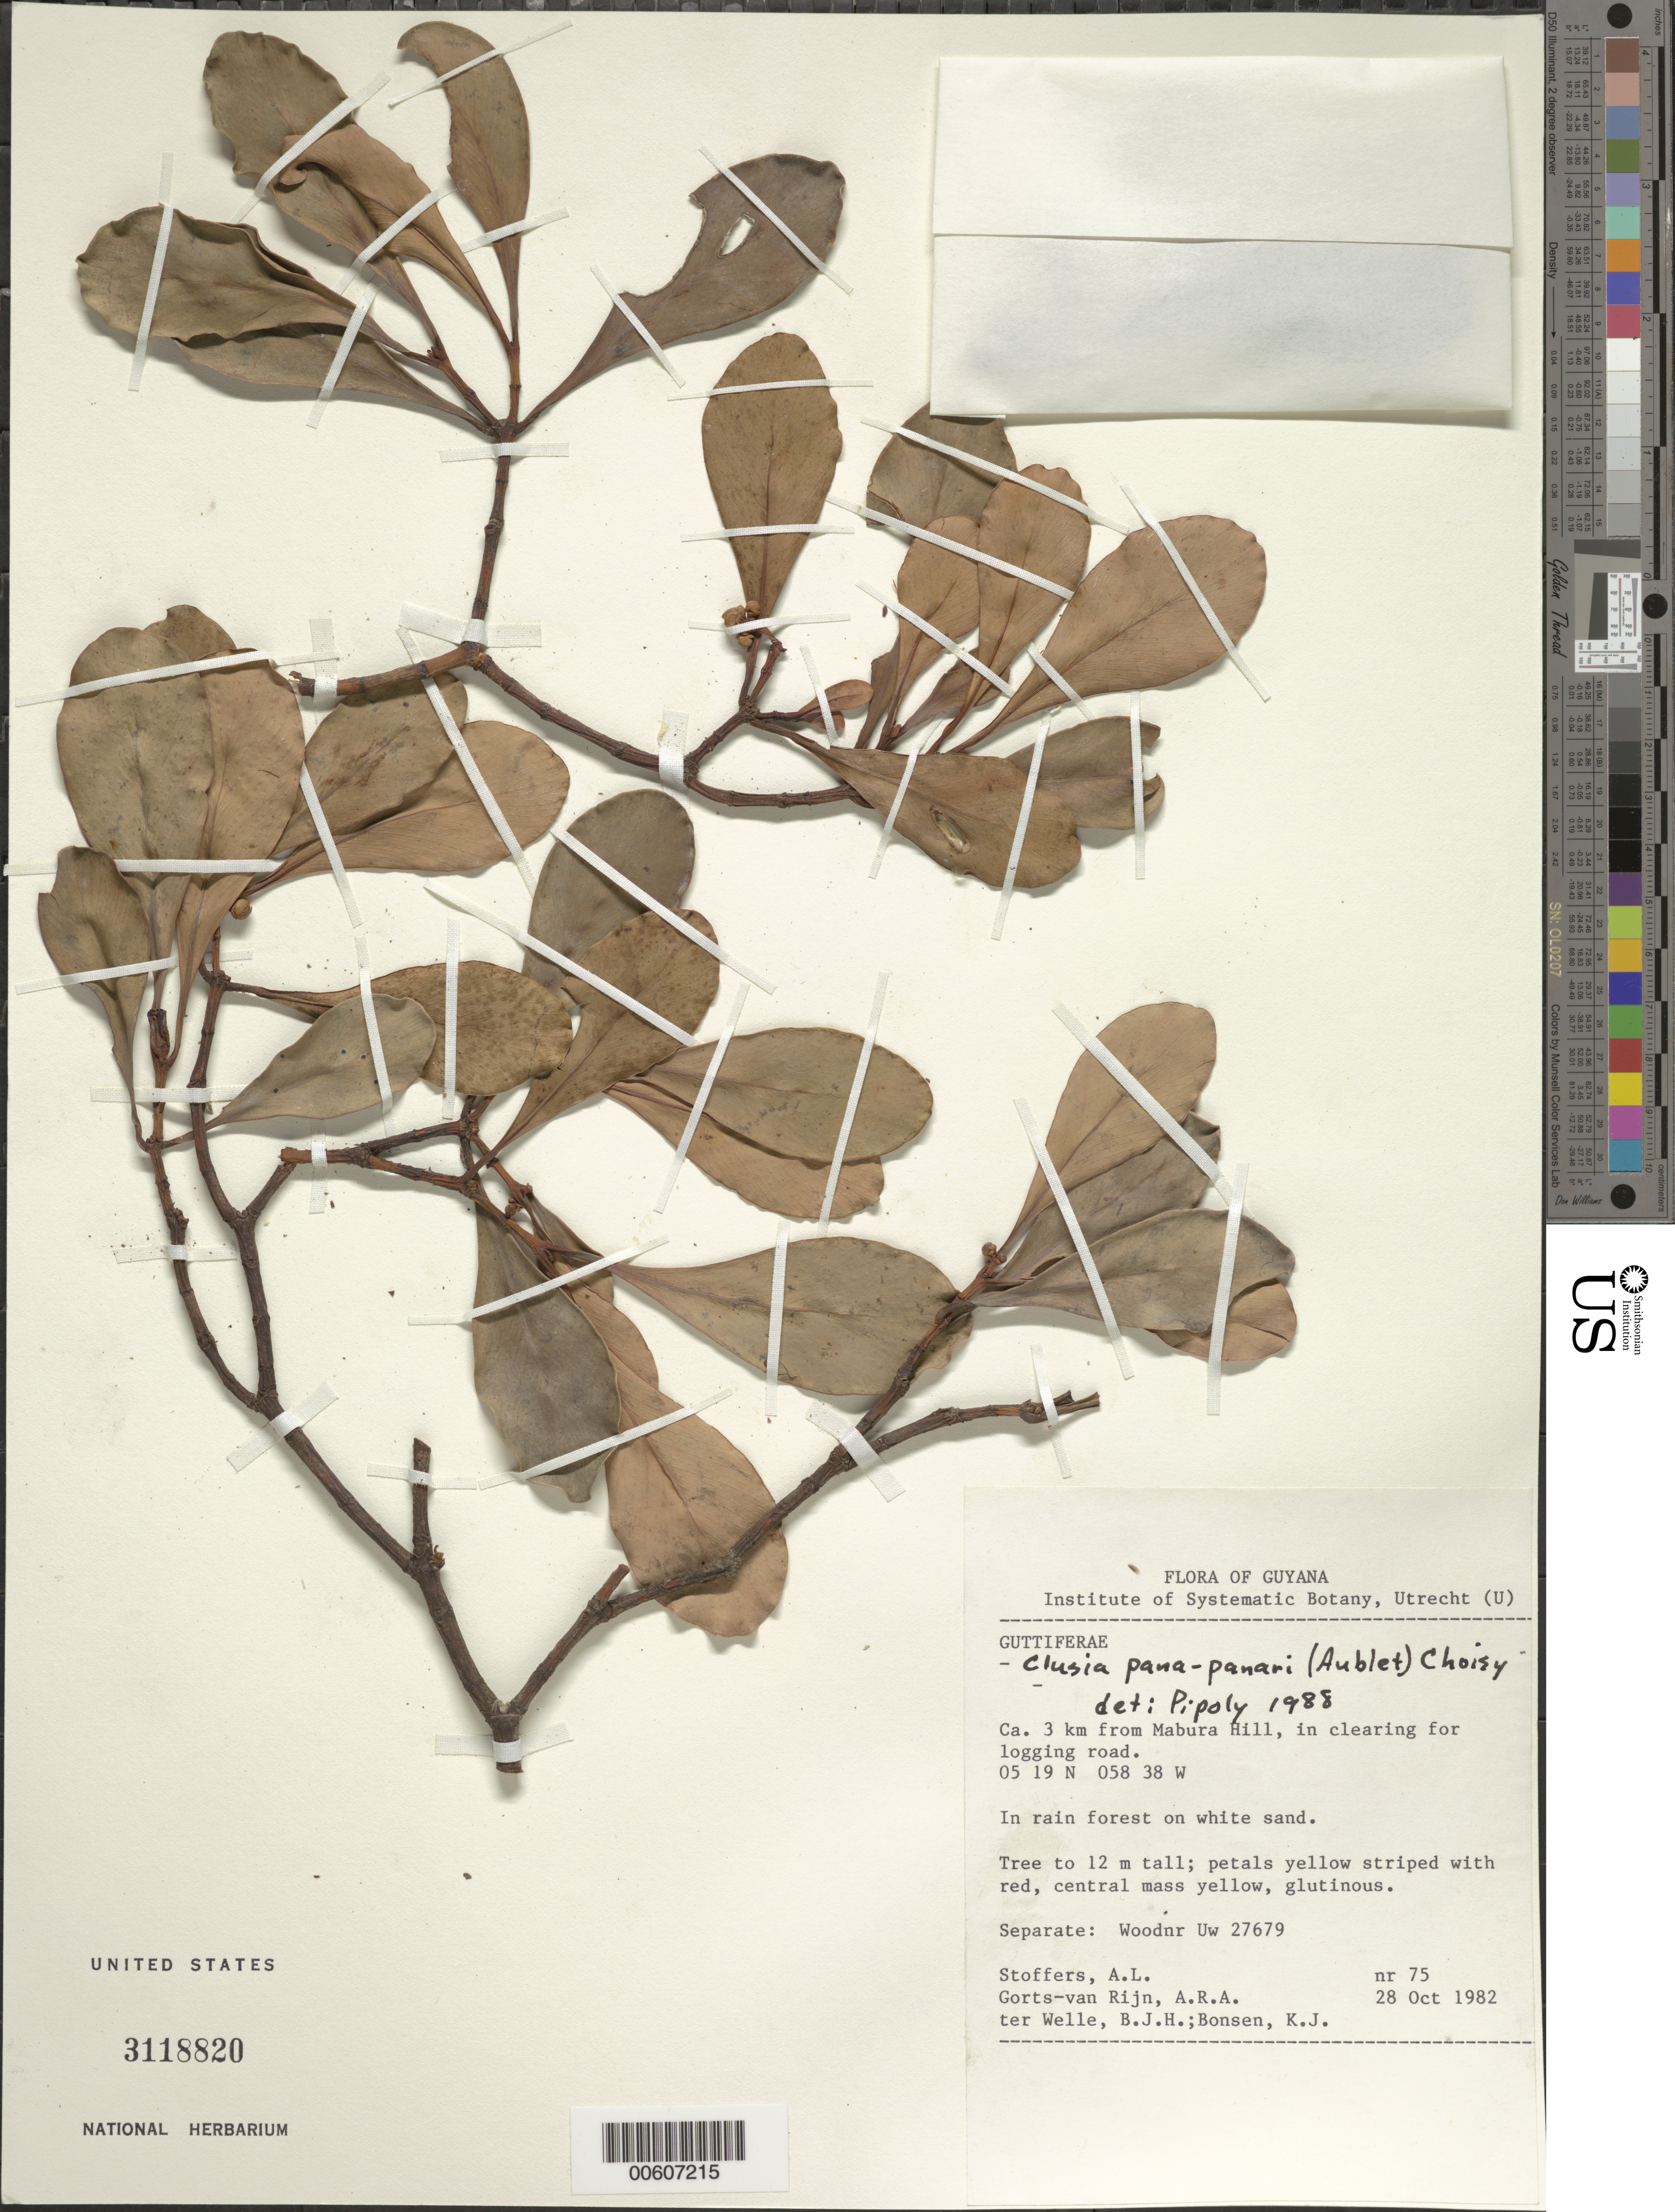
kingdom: Plantae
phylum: Tracheophyta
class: Magnoliopsida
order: Malpighiales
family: Clusiaceae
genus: Clusia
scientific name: Clusia panapanari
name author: (Aubl.) Choisy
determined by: Pipoly, J. J., III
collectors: A. Stoffers, A. .R. A. Görts-van Rijn, B. Welle & K. Bonsen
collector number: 75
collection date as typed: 28-Oct-82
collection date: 1982-10-28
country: Guyana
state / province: U. Demerara-Berbice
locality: Mabura Hill, ca. 3 km from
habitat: Cleairng for logging road. In rainforest on white sand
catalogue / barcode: US 3118820